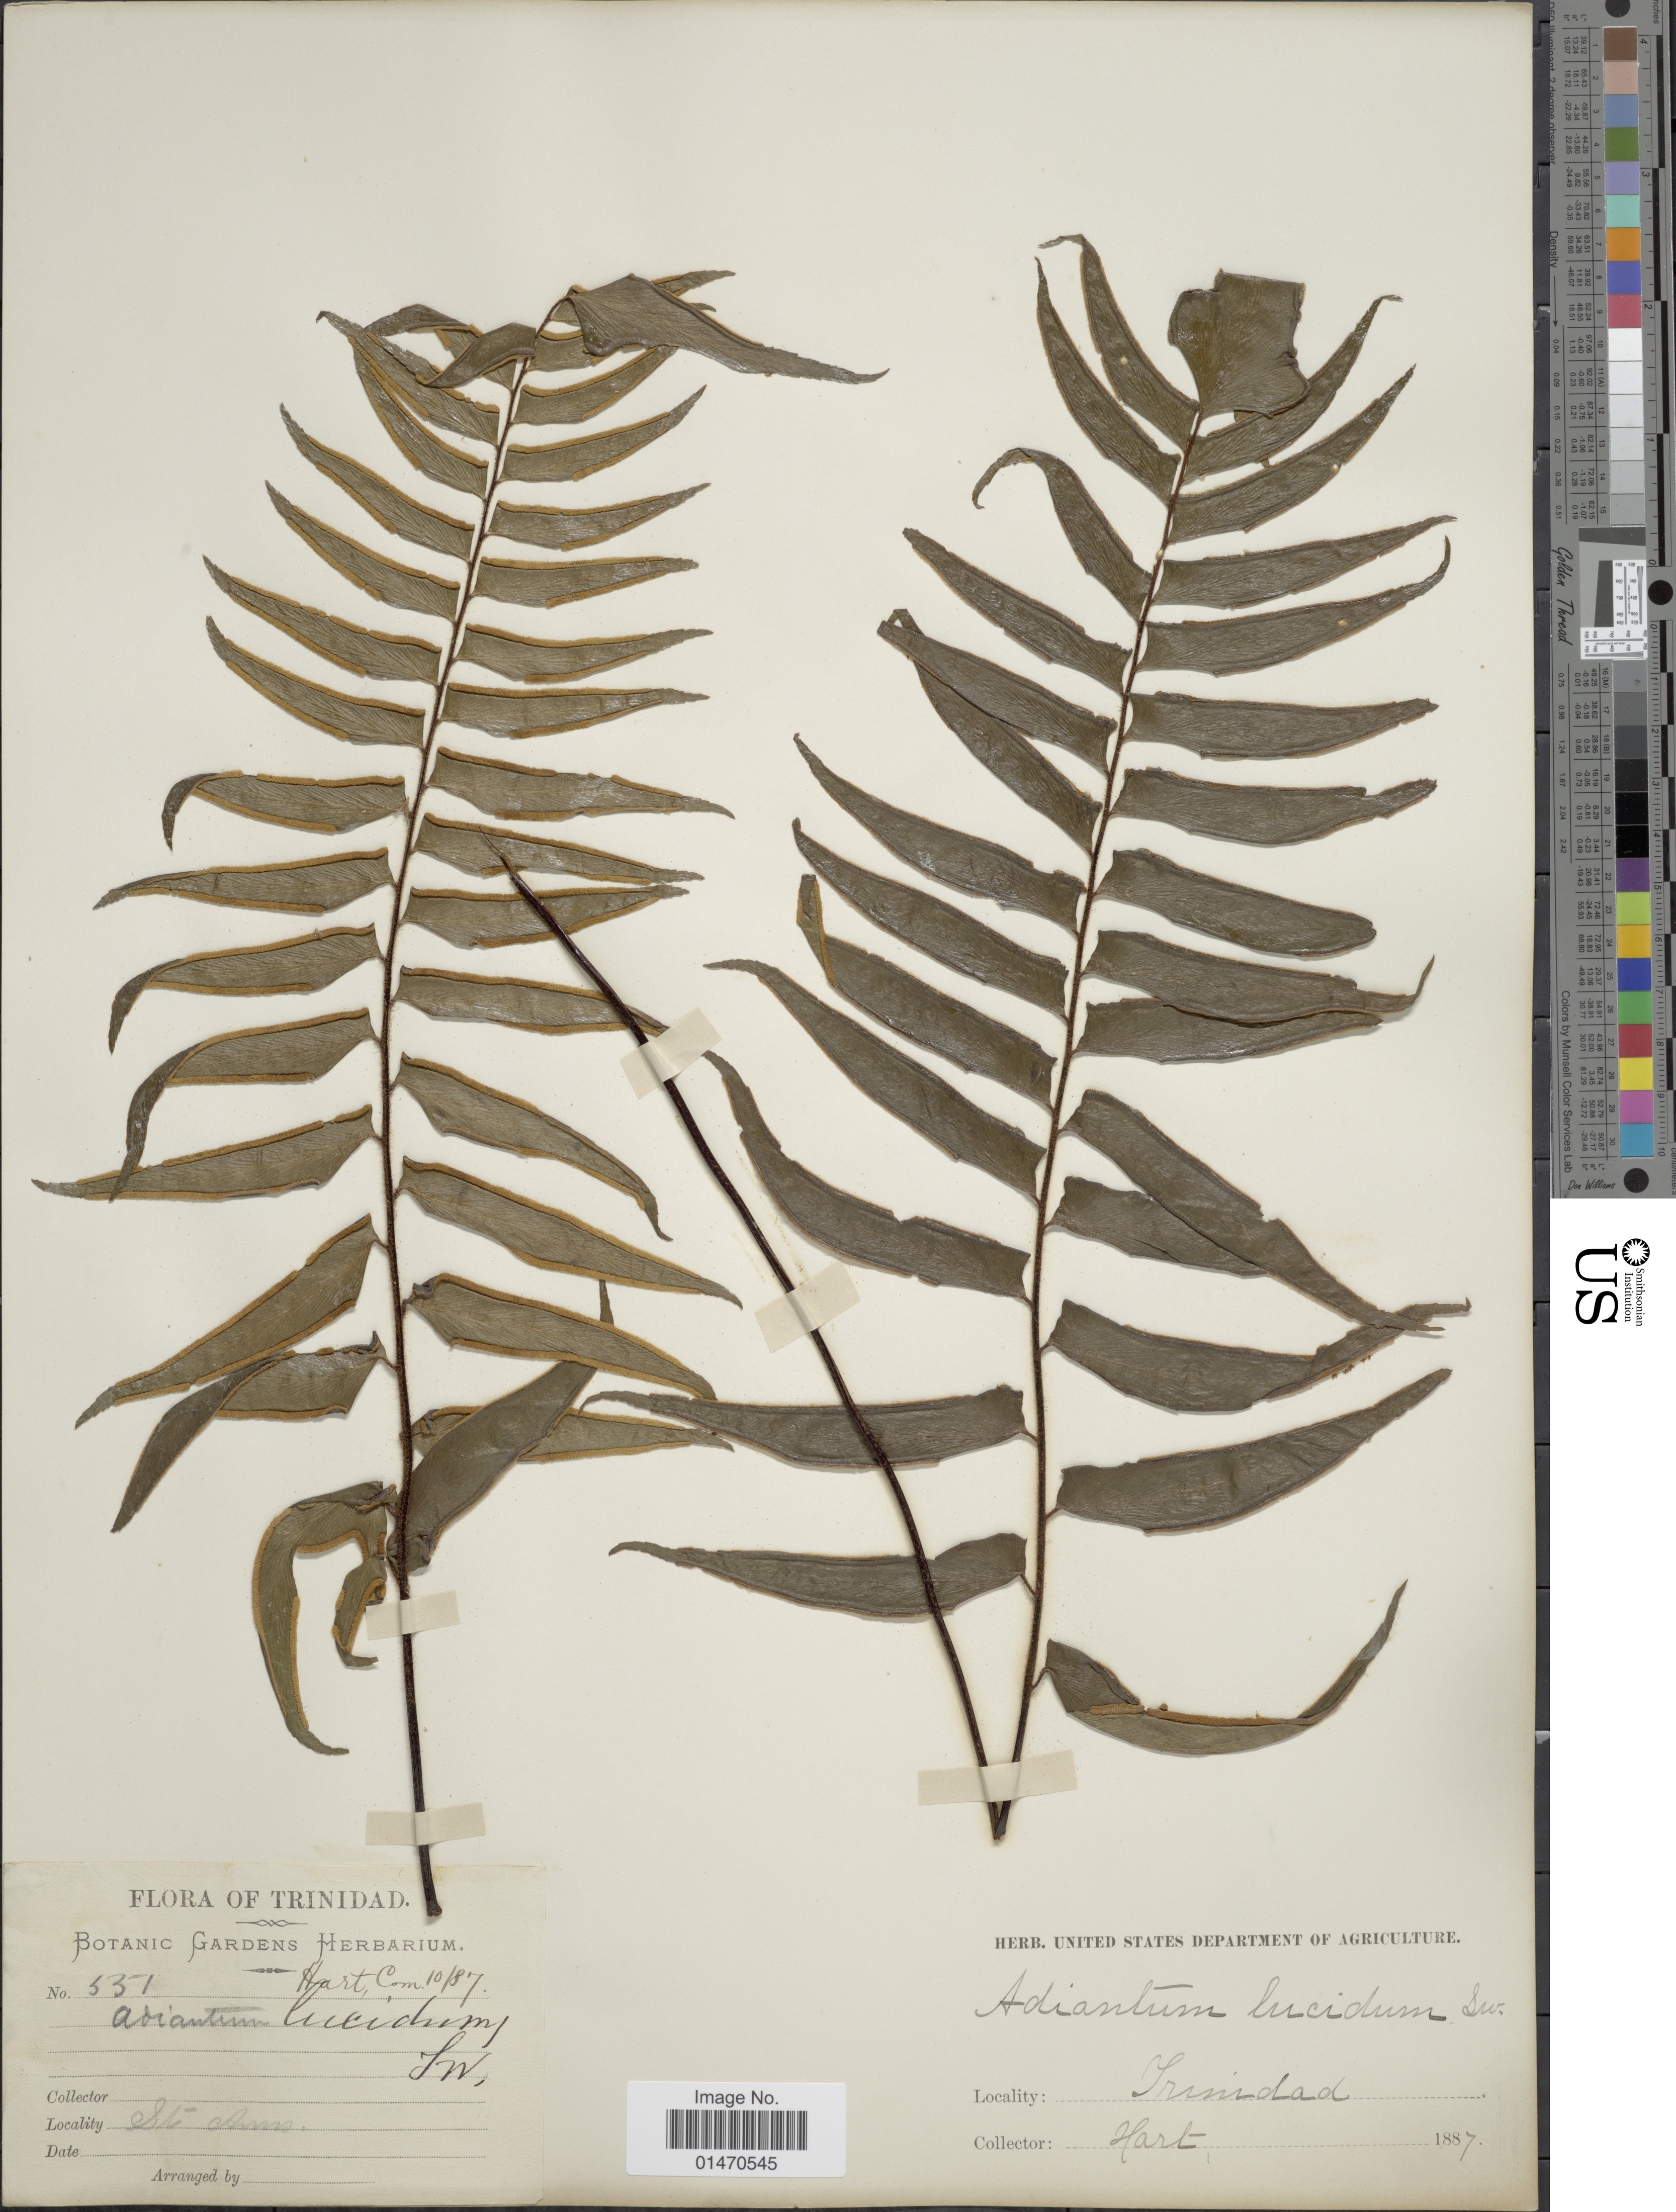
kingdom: Plantae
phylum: Tracheophyta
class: Polypodiopsida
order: Polypodiales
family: Pteridaceae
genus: Adiantum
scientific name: Adiantum lucidum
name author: (Cav.) Sw.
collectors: -. Hart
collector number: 551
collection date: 1887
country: Trinidad and Tobago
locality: Trinidad, St. Anne